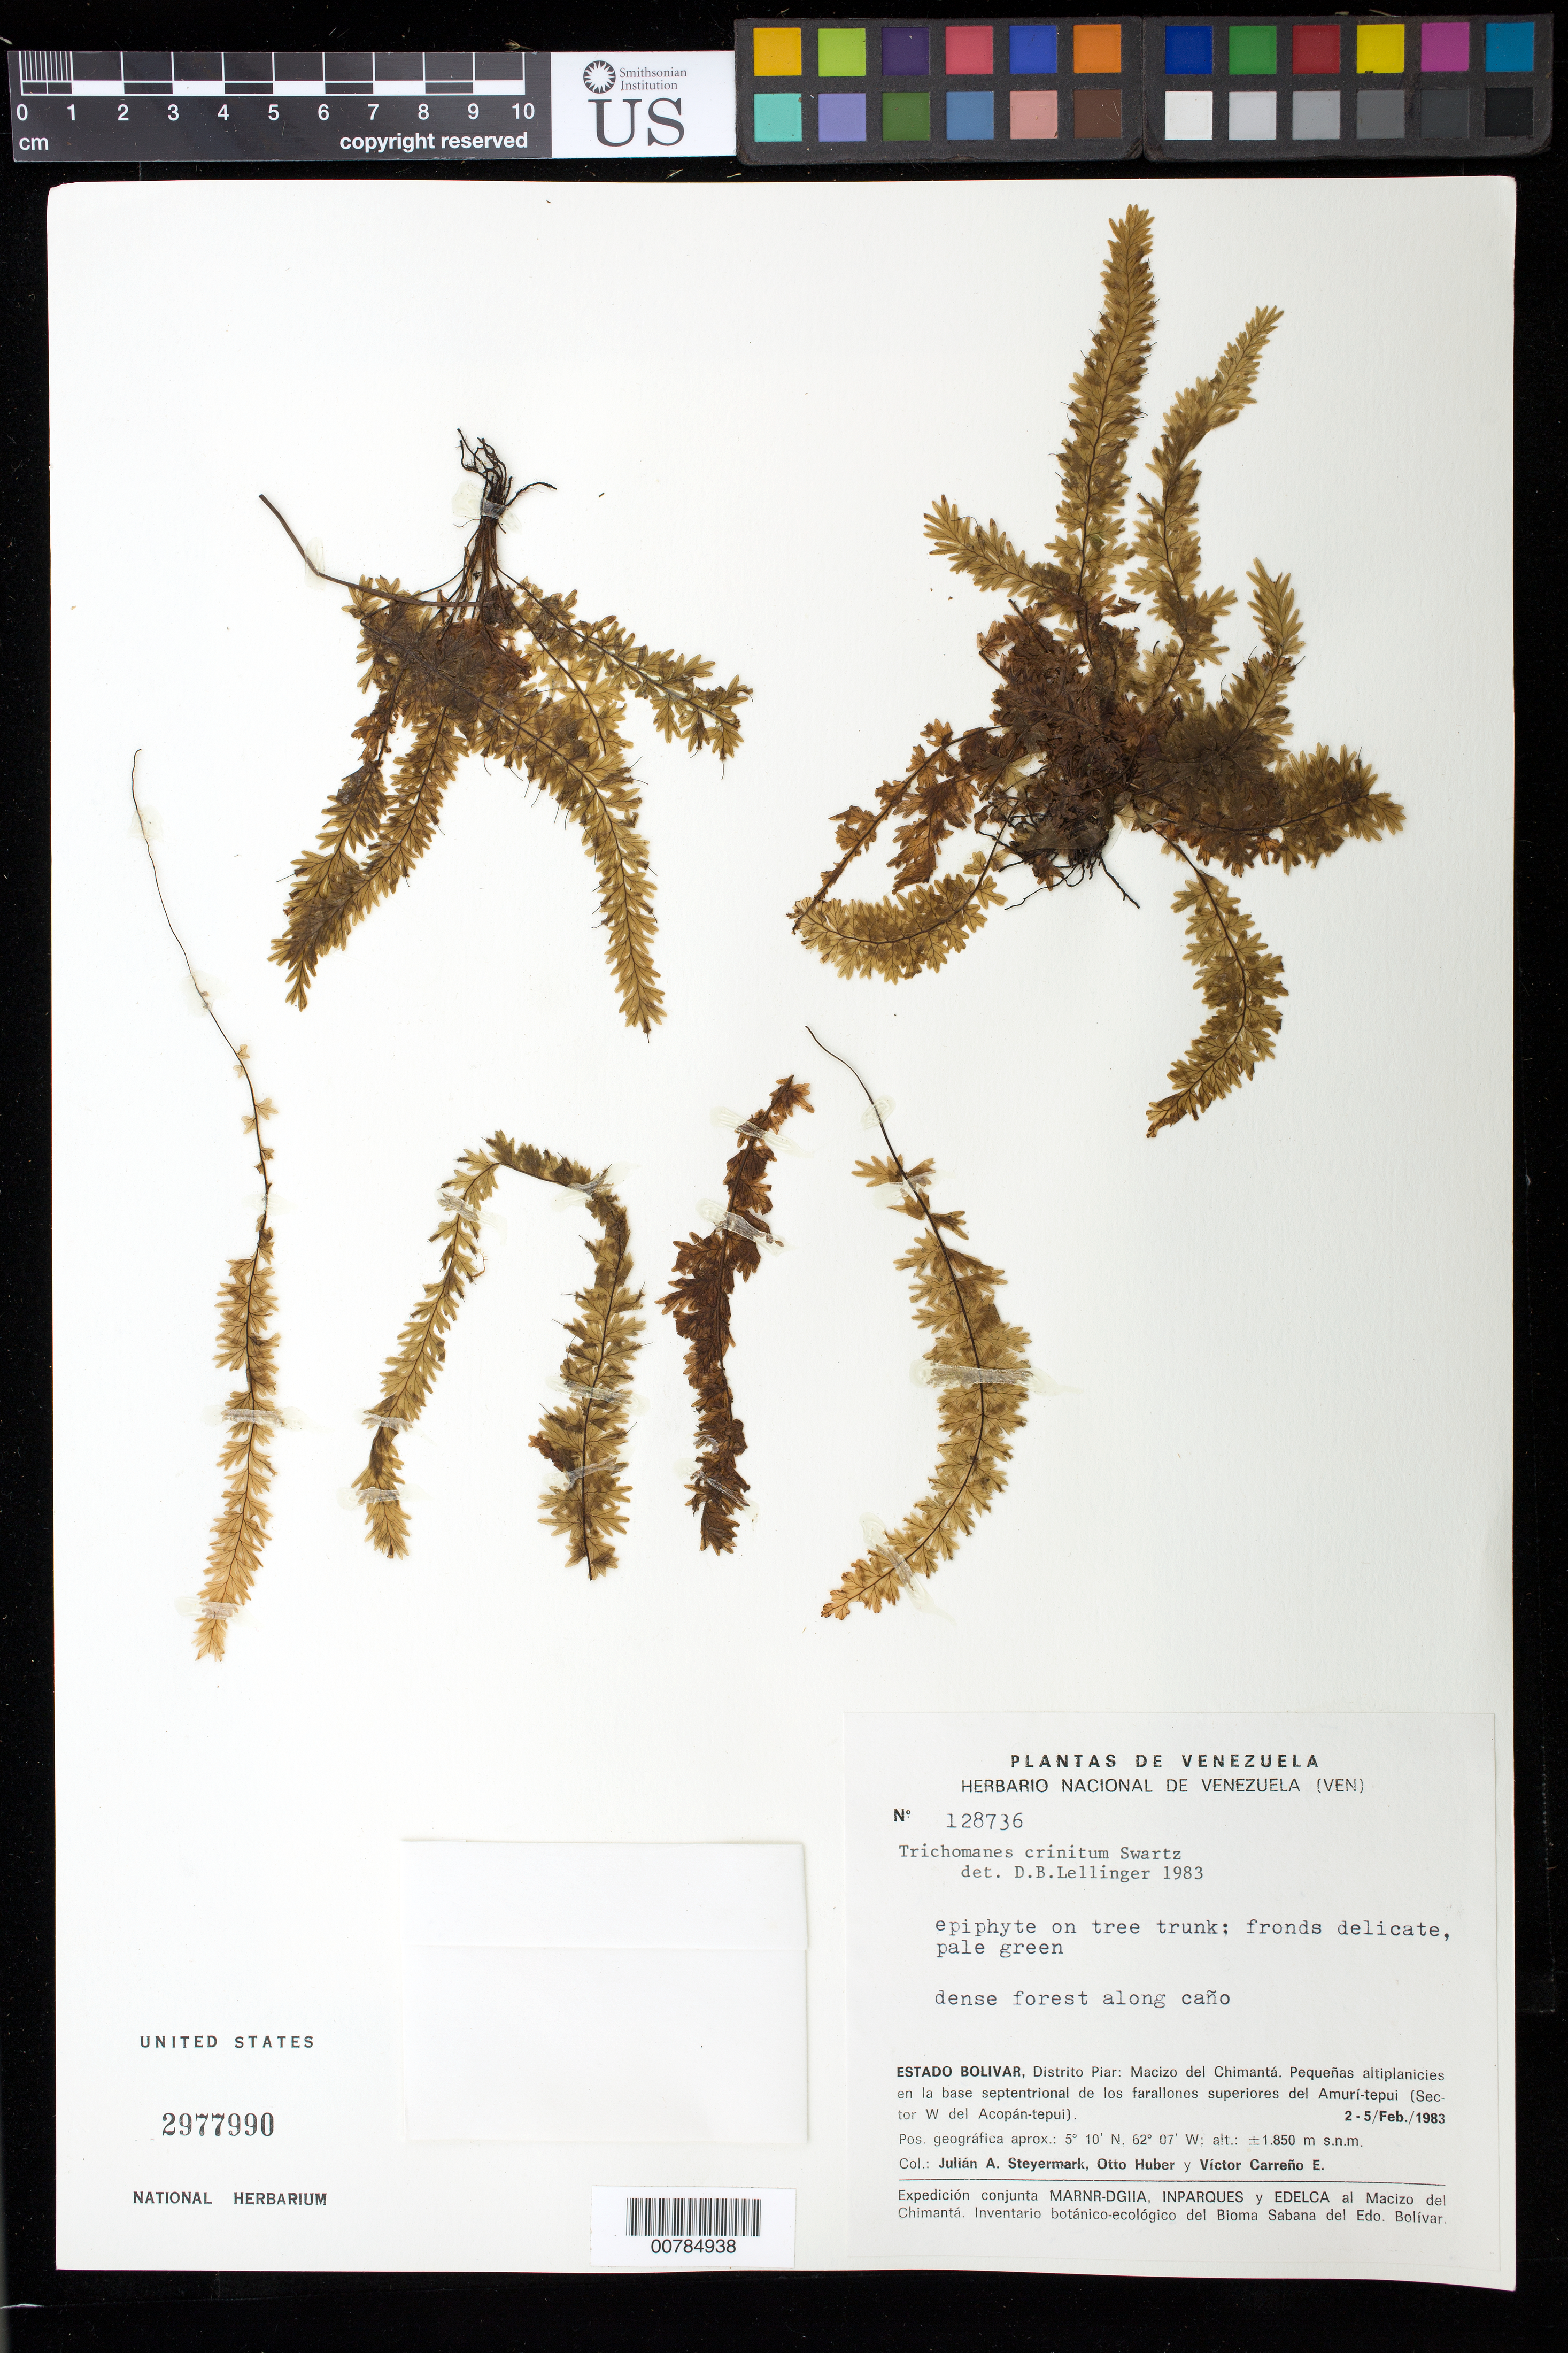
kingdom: Plantae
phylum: Tracheophyta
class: Polypodiopsida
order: Hymenophyllales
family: Hymenophyllaceae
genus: Trichomanes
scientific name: Trichomanes crinitum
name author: Sw.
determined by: Lellinger, David B., (BOT), Smithsonian Institution - National Museum of Natural History (UNITED STATES)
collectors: J. Steyermark, O. Huber & V. Carreño E.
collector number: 128736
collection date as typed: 2-Feb-83 to 5-Feb-83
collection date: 1983-02-02/1983-02-05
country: Venezuela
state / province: Bolívar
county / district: Piar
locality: Macizo del Chimantá, Amuí-tepuí, (Sector W del Acopán-tepuí)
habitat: Dense forest along caño; on tree trunk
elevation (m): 1850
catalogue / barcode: US 2977990